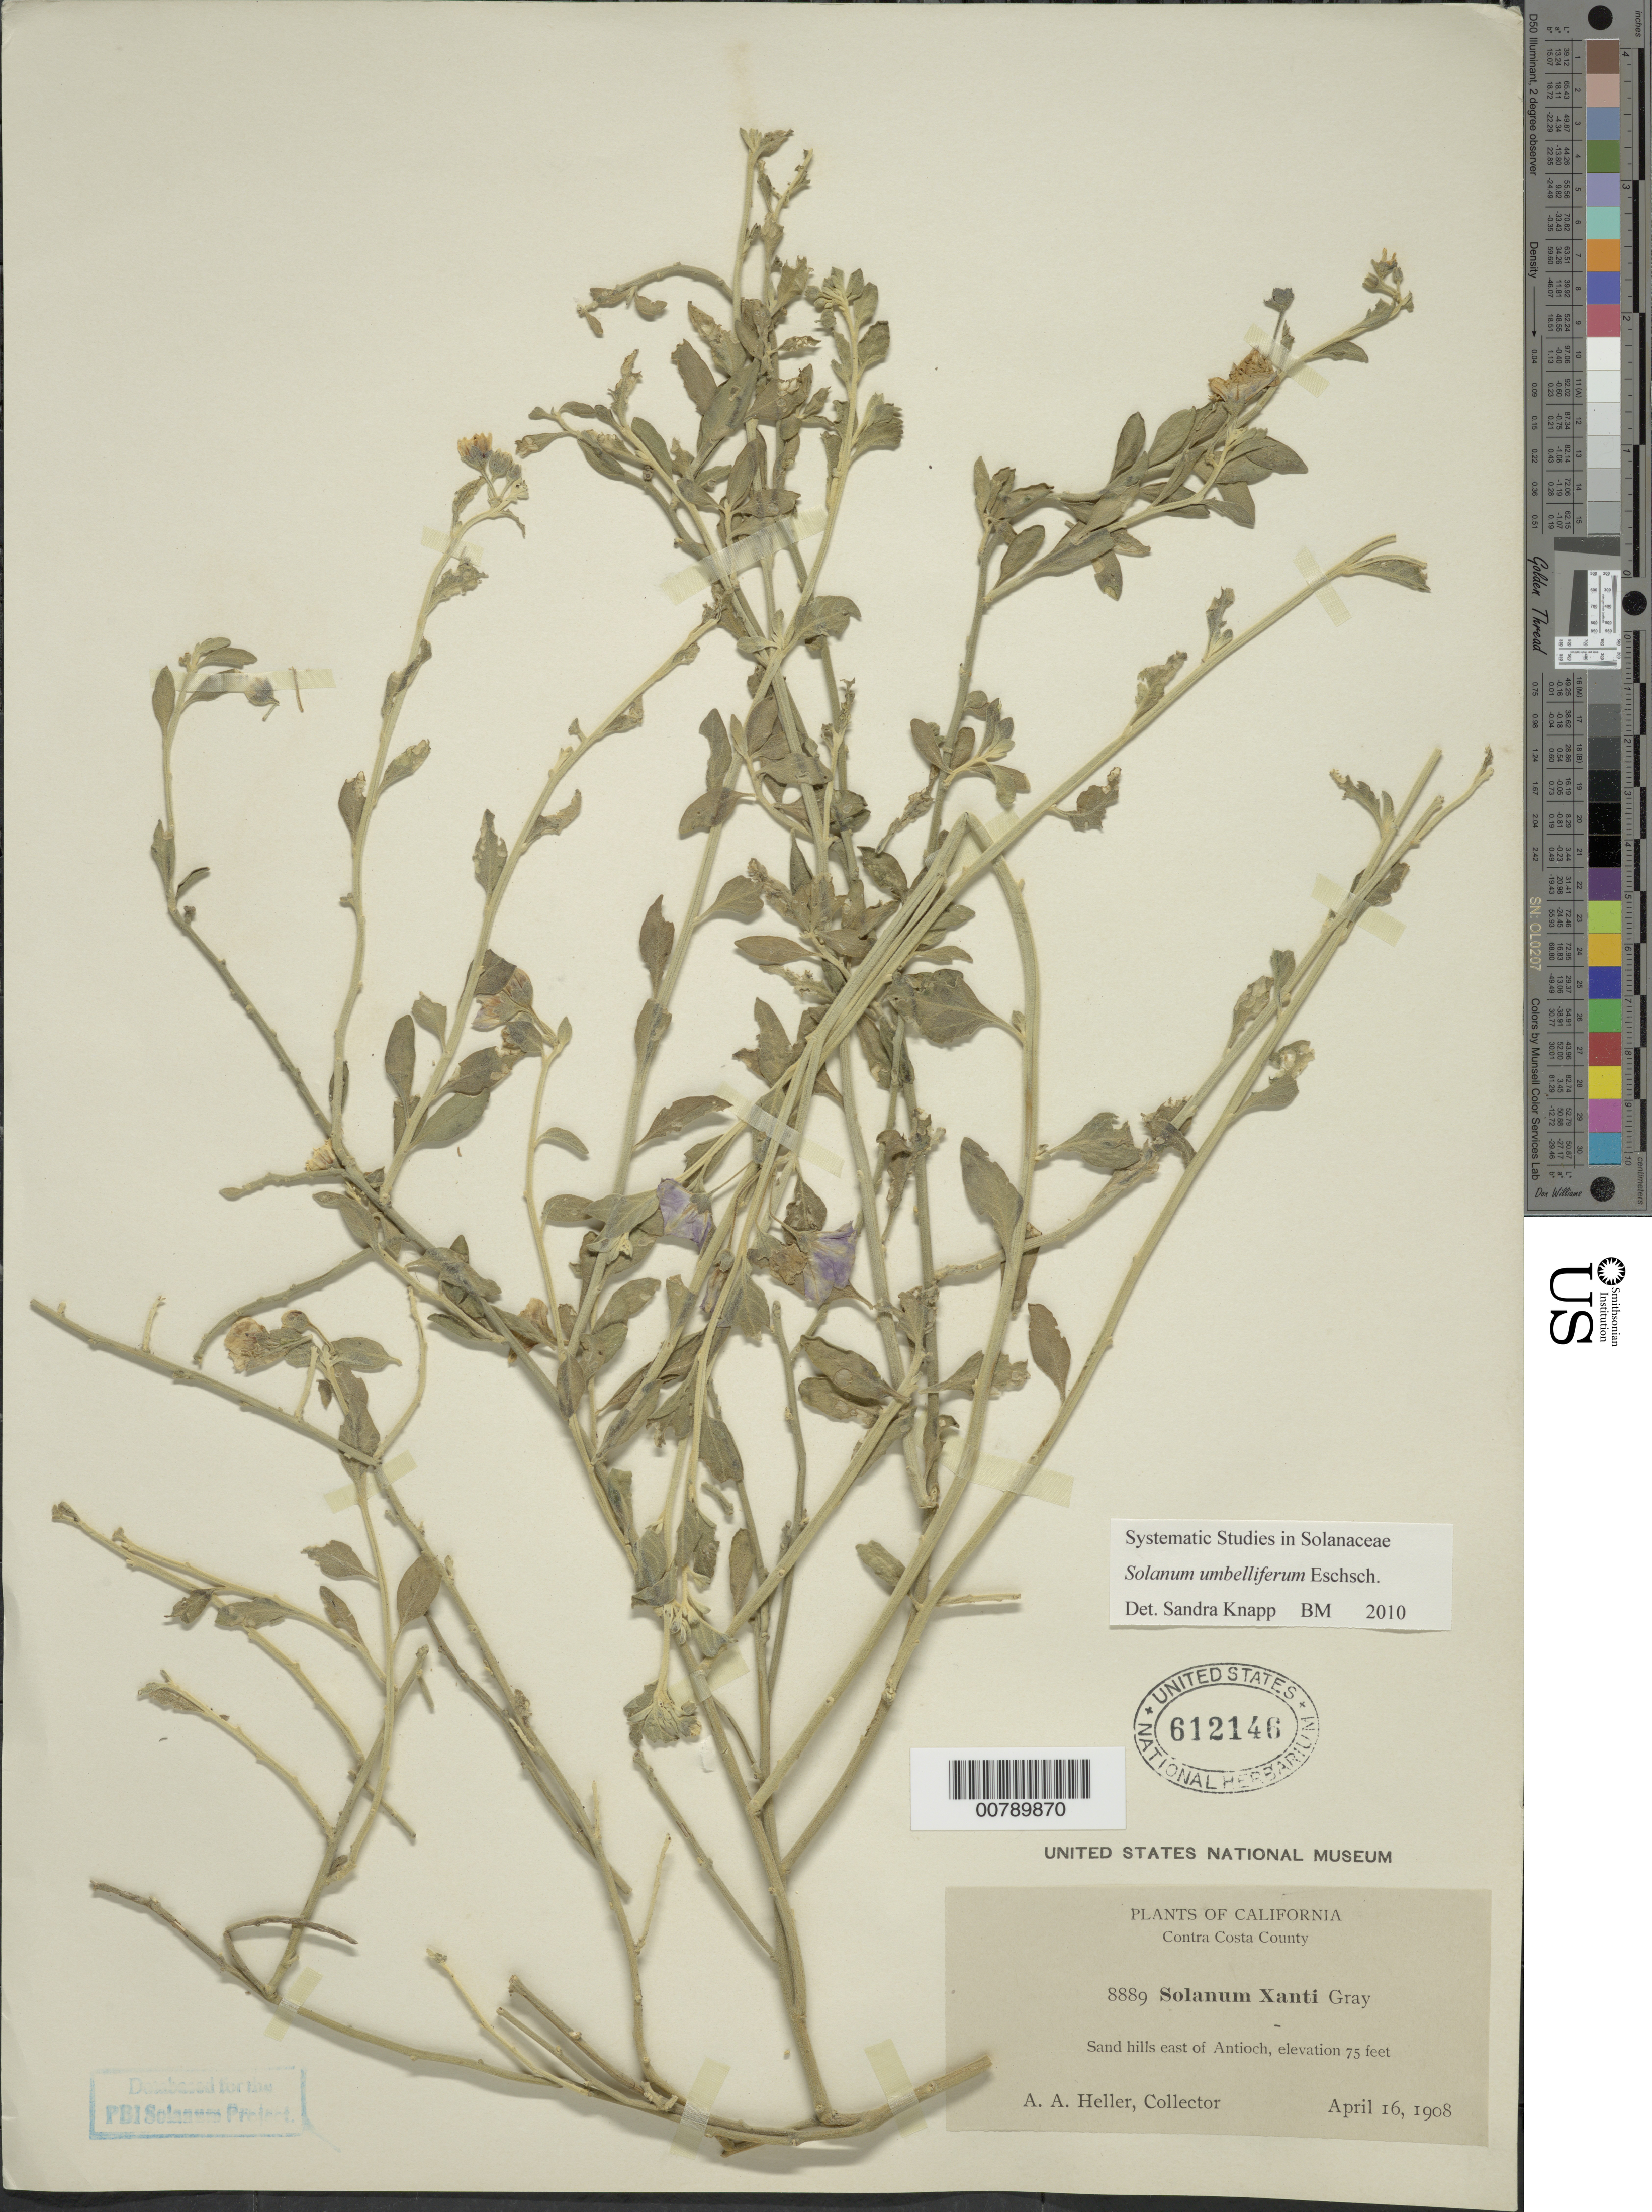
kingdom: Plantae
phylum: Tracheophyta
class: Magnoliopsida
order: Solanales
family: Solanaceae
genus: Solanum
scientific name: Solanum umbelliferum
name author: Eschsch.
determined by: Knapp, S. D.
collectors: A. A. Heller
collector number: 8889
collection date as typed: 16 Apr 1908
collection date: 1908-04-16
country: United States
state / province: California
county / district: Contra Costa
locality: sand hills to the east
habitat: Sand hills.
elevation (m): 22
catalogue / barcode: US 612146